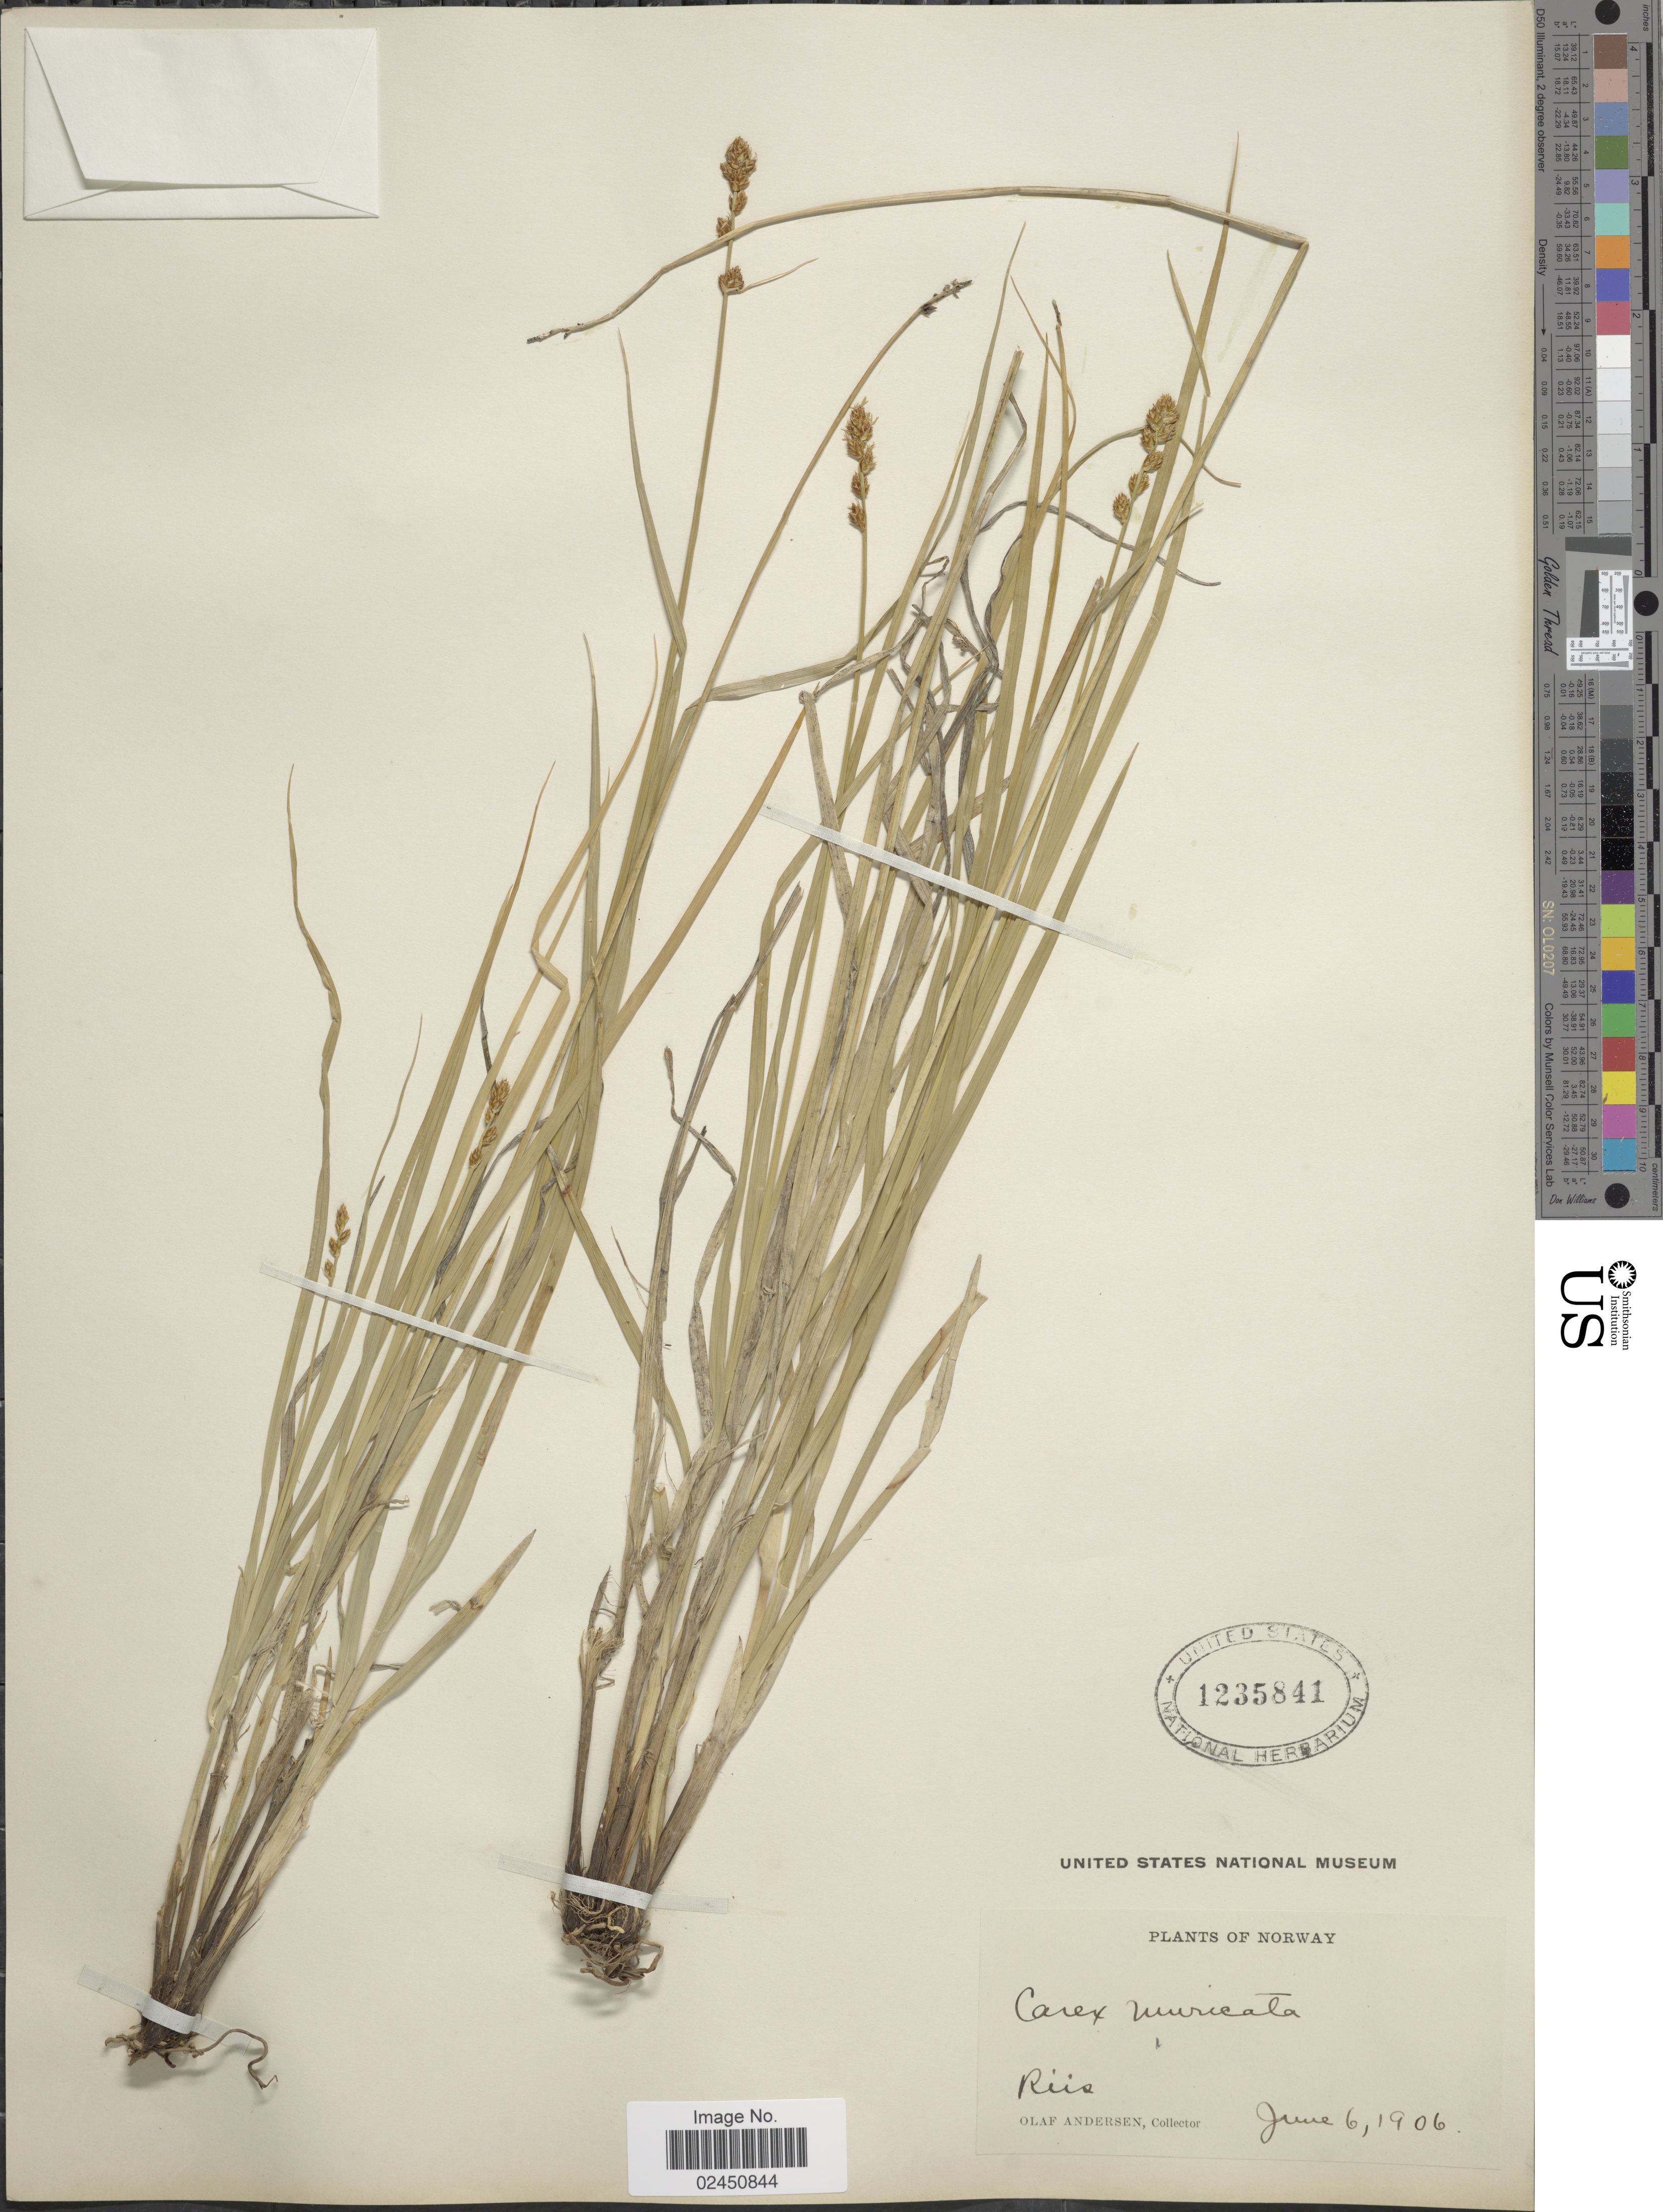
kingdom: Plantae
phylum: Tracheophyta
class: Liliopsida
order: Poales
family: Cyperaceae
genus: Carex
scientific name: Carex muricata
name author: L.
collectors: O. Andersen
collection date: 1906-06-06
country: Norway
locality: Riis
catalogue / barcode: US 1235841